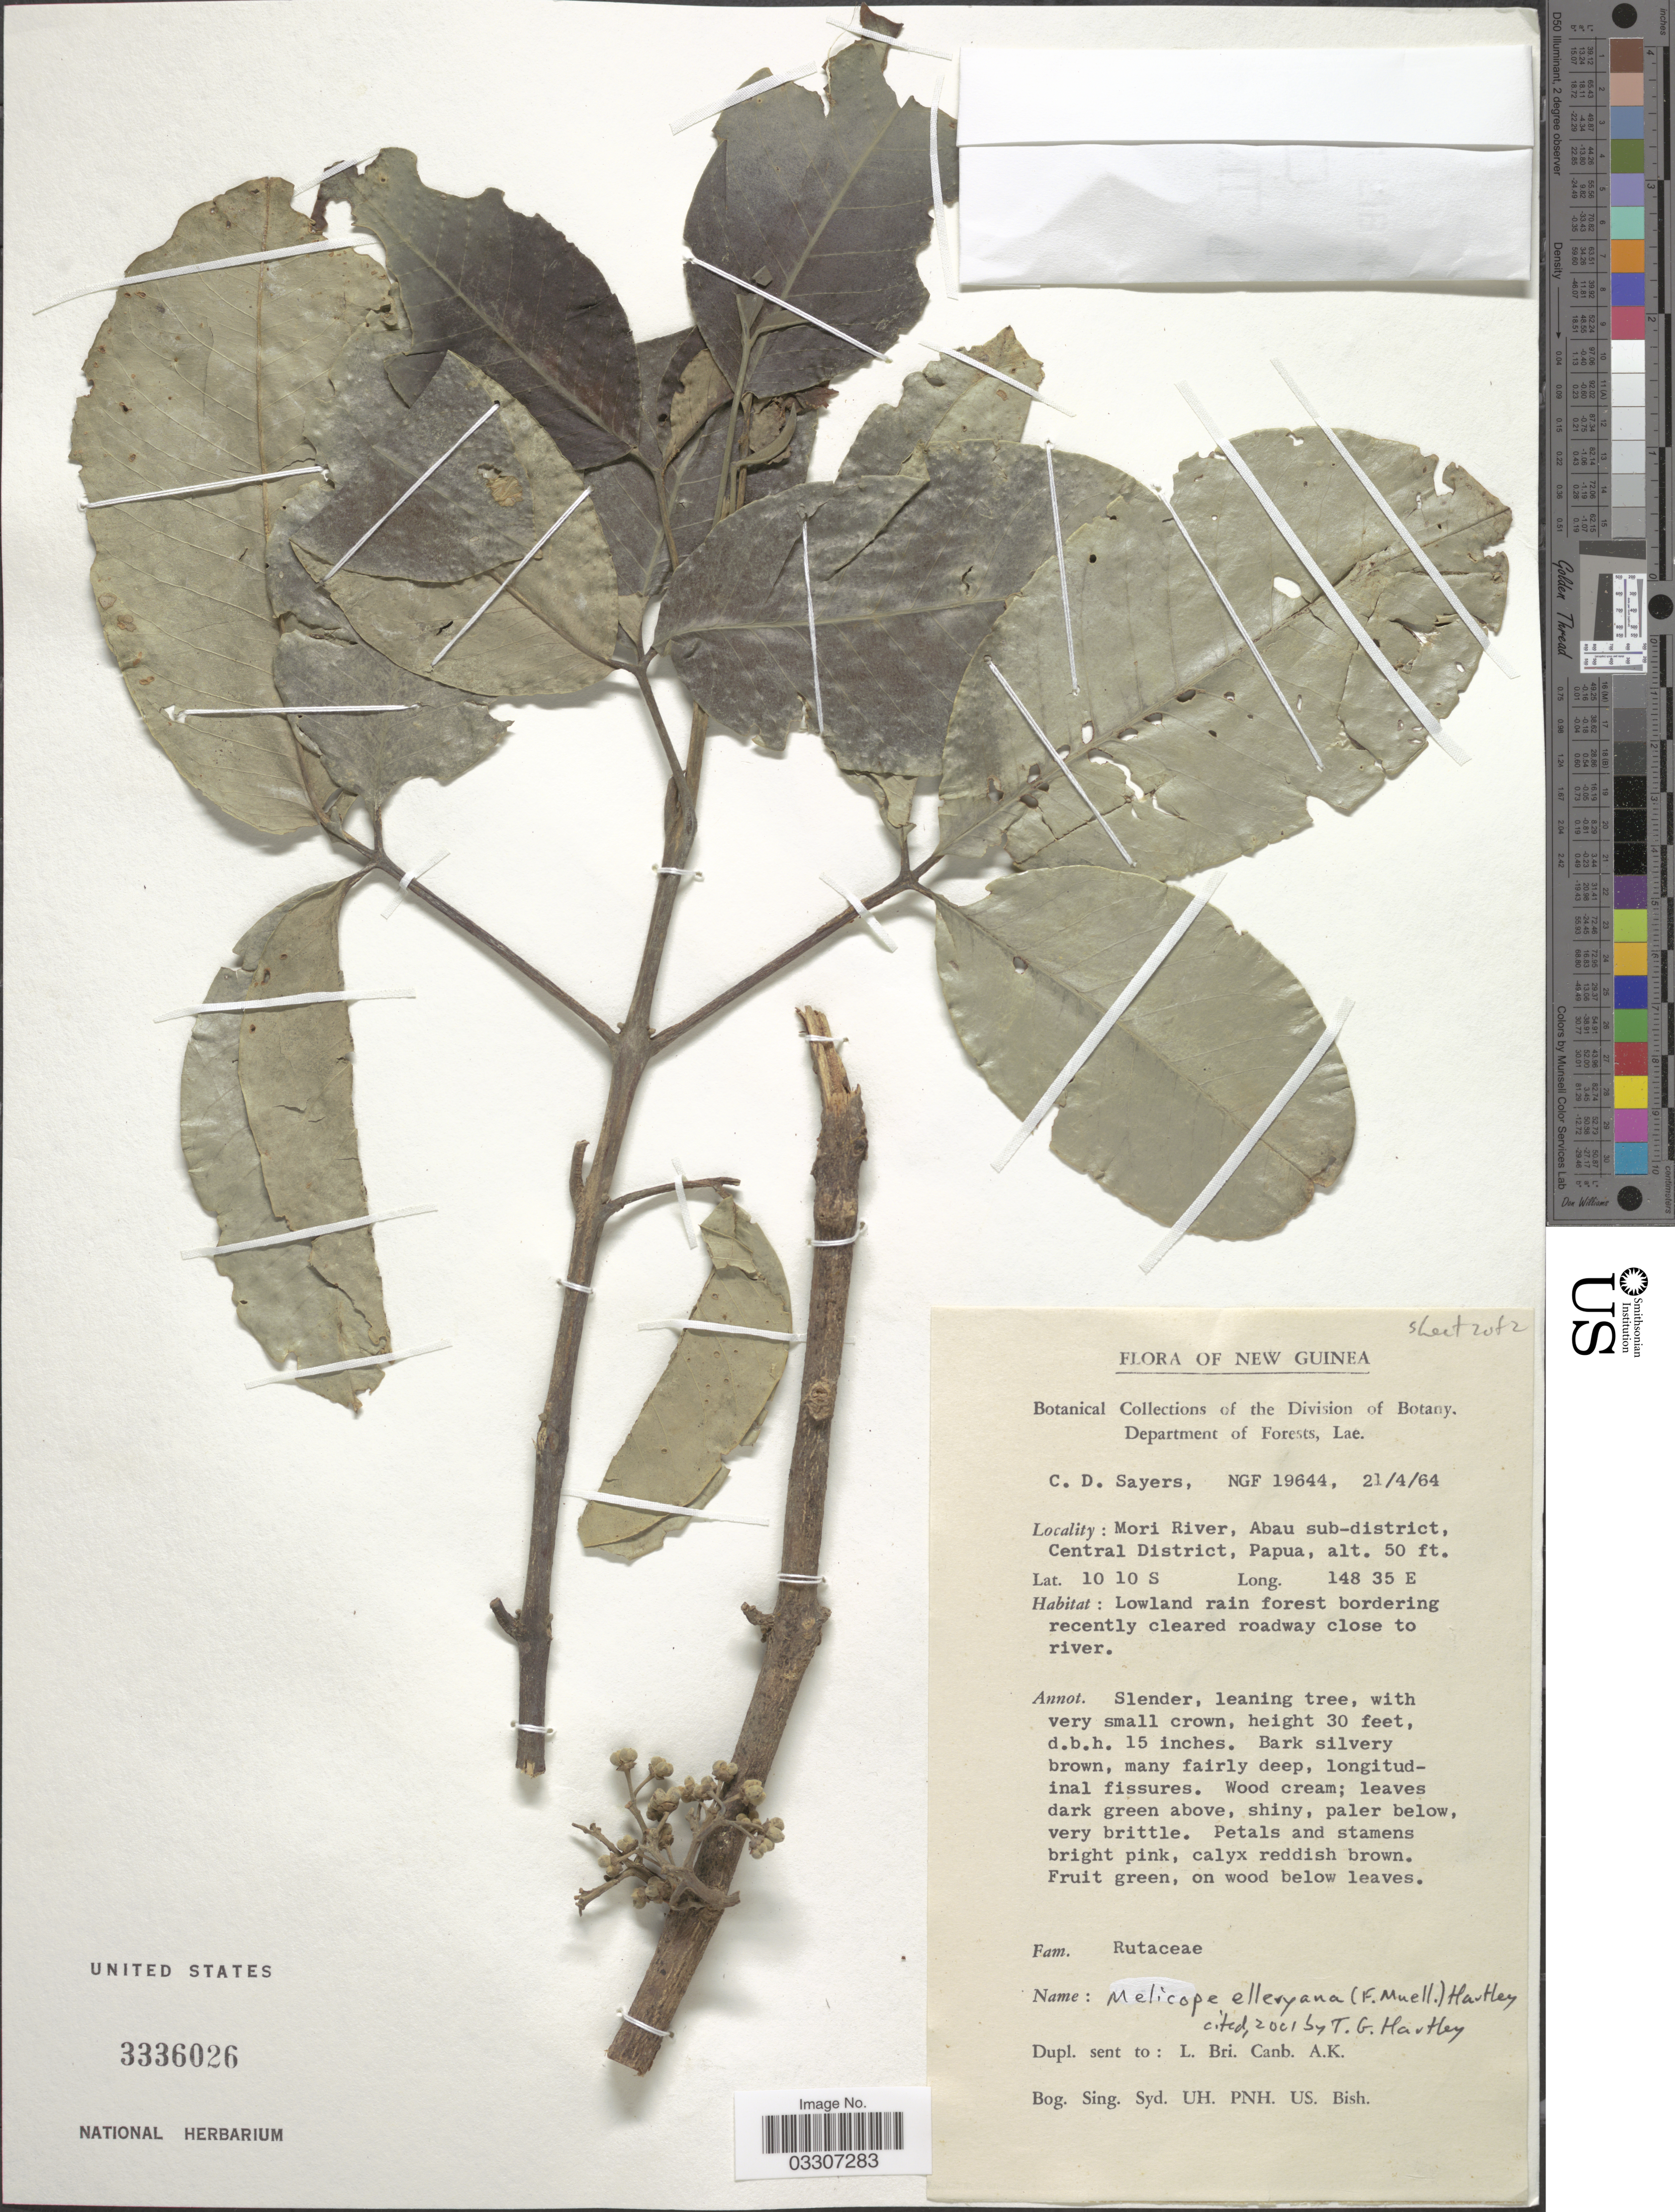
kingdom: Plantae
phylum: Tracheophyta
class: Magnoliopsida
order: Sapindales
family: Rutaceae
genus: Melicope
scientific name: Melicope elleryana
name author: (F. Muell.) T.G. Hartley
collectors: C. Sayers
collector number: NGF 19644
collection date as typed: Transcribed d/m/y: 21/4/64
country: Papua New Guinea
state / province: Central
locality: New Guinea. Mori River, Abau sub-district, Central District, Papua.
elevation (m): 15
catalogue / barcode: US 3336026